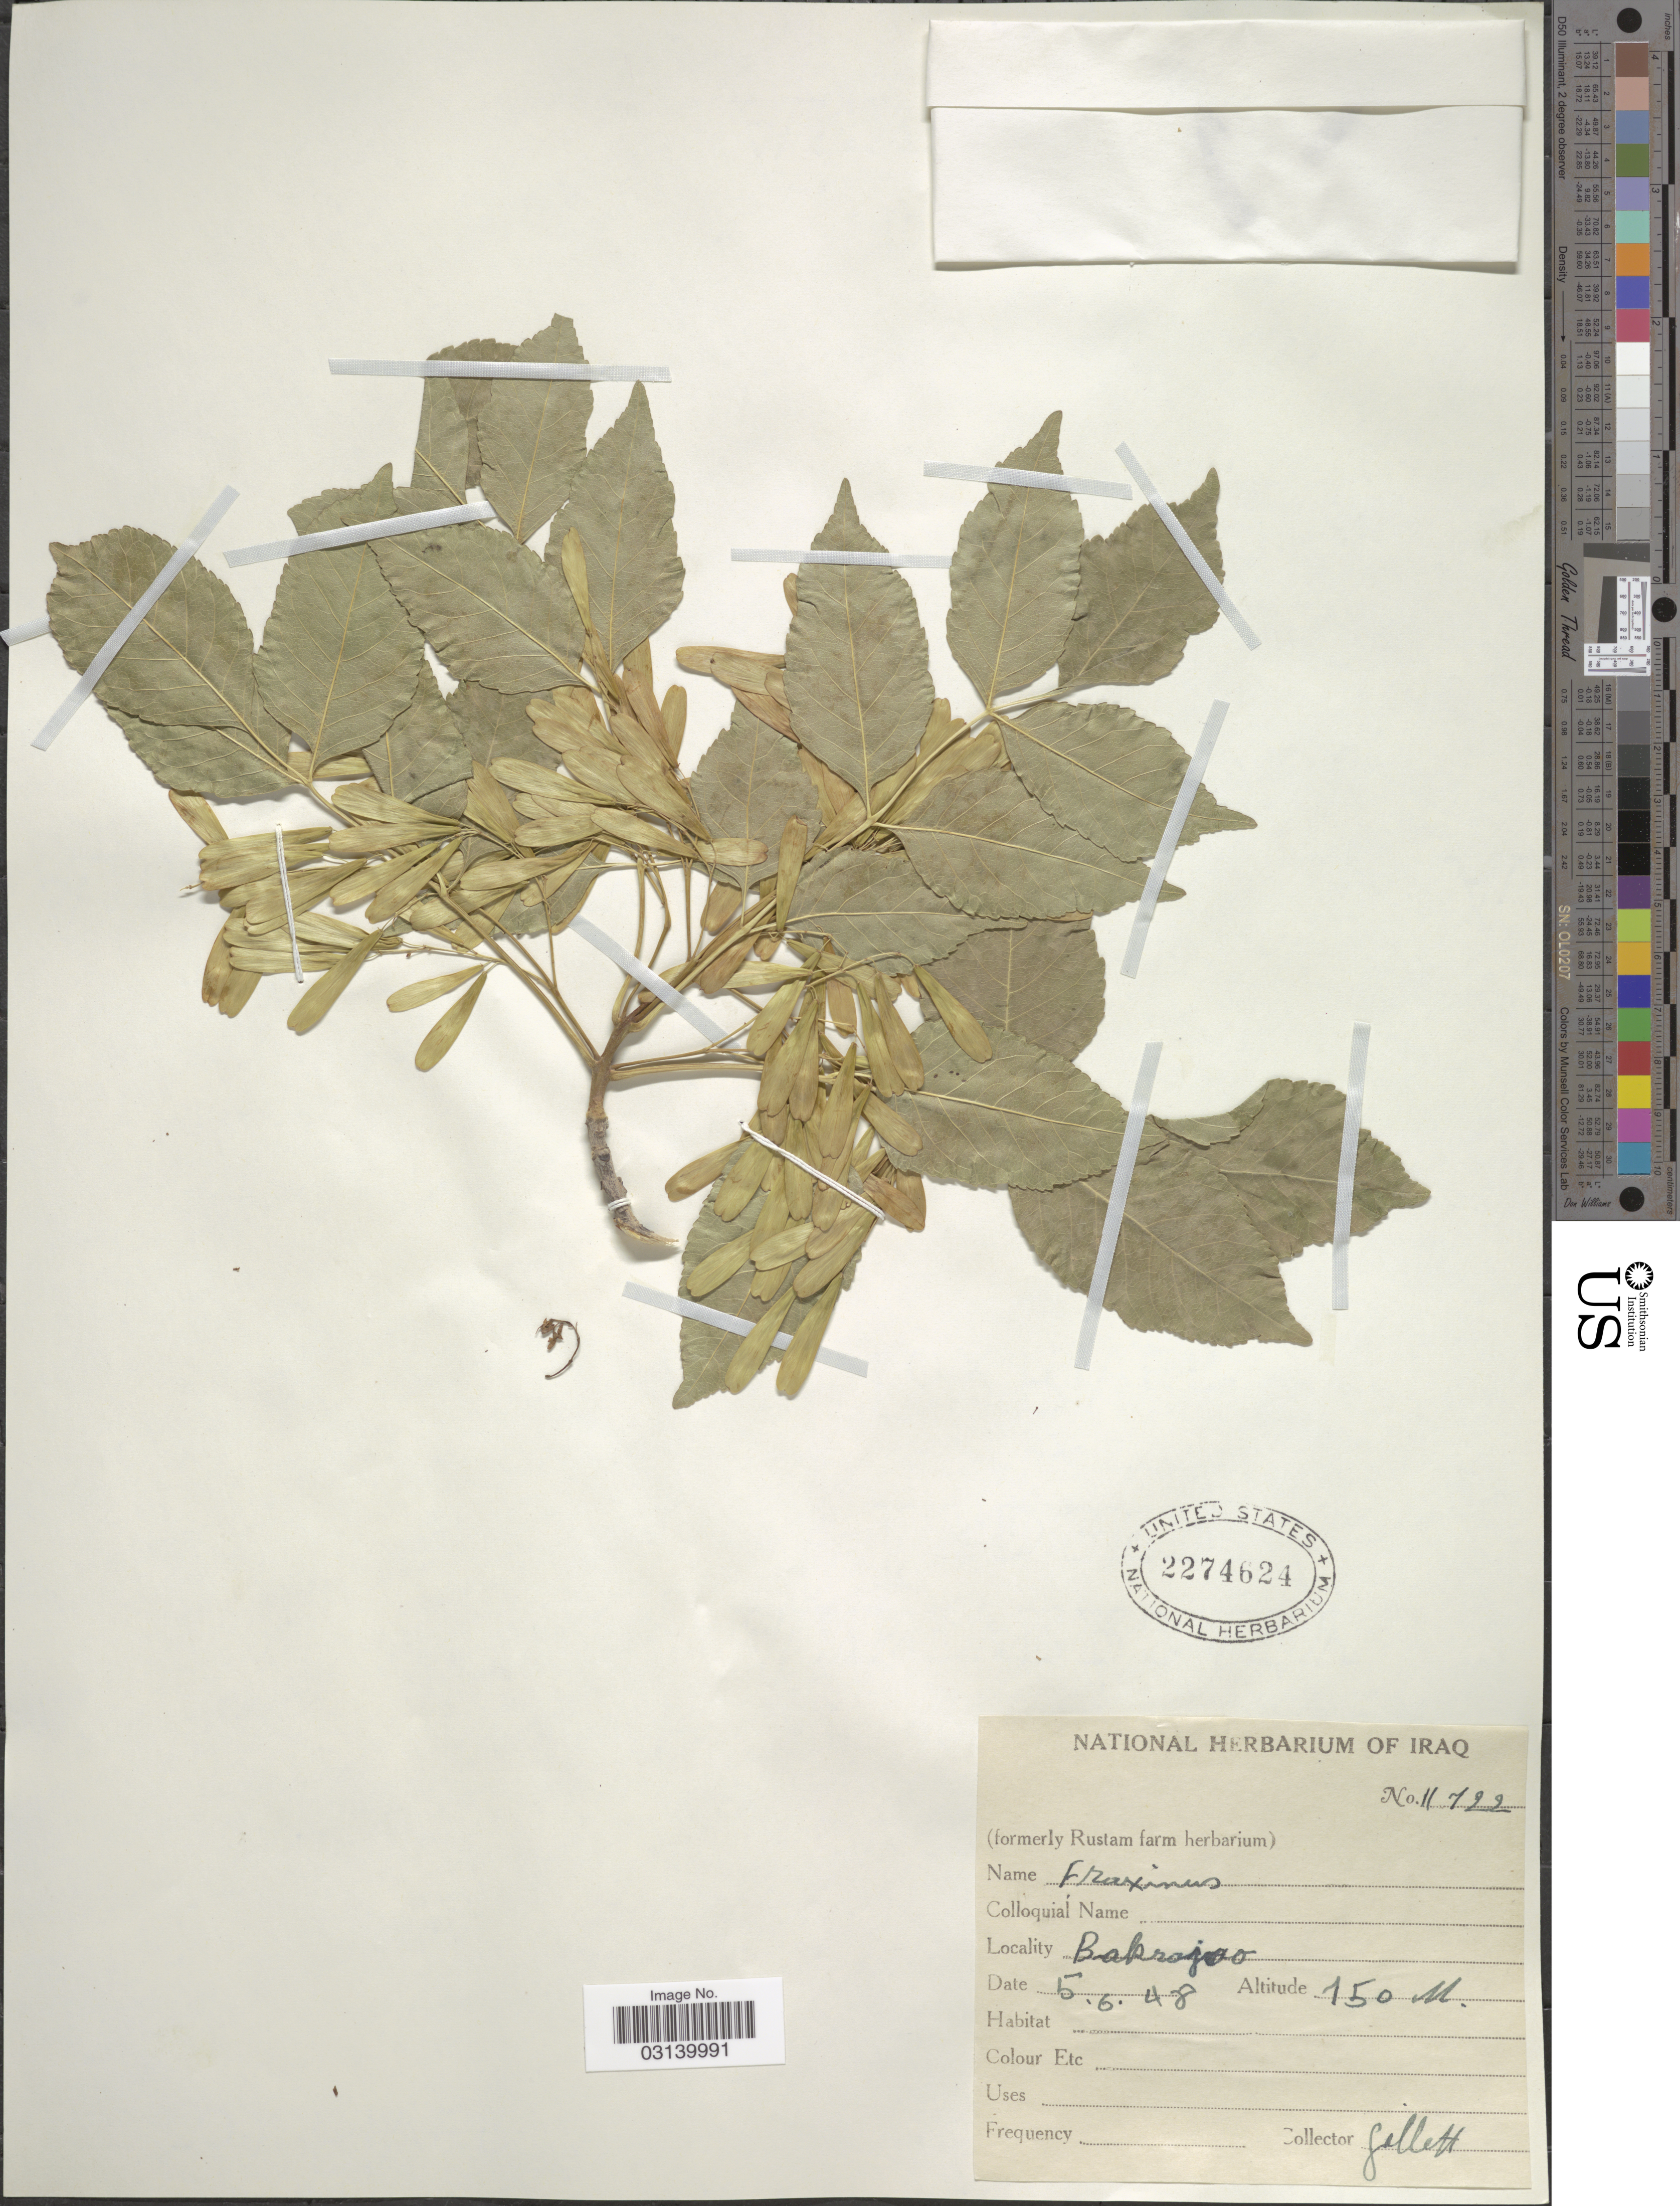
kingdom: Plantae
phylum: Tracheophyta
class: Magnoliopsida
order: Lamiales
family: Oleaceae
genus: Fraxinus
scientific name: Fraxinus sp.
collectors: Gillett, --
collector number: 11722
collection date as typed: Transcribed d/m/y: 5/6/48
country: Iraq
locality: Bakrojo.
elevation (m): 150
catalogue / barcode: US 2274624